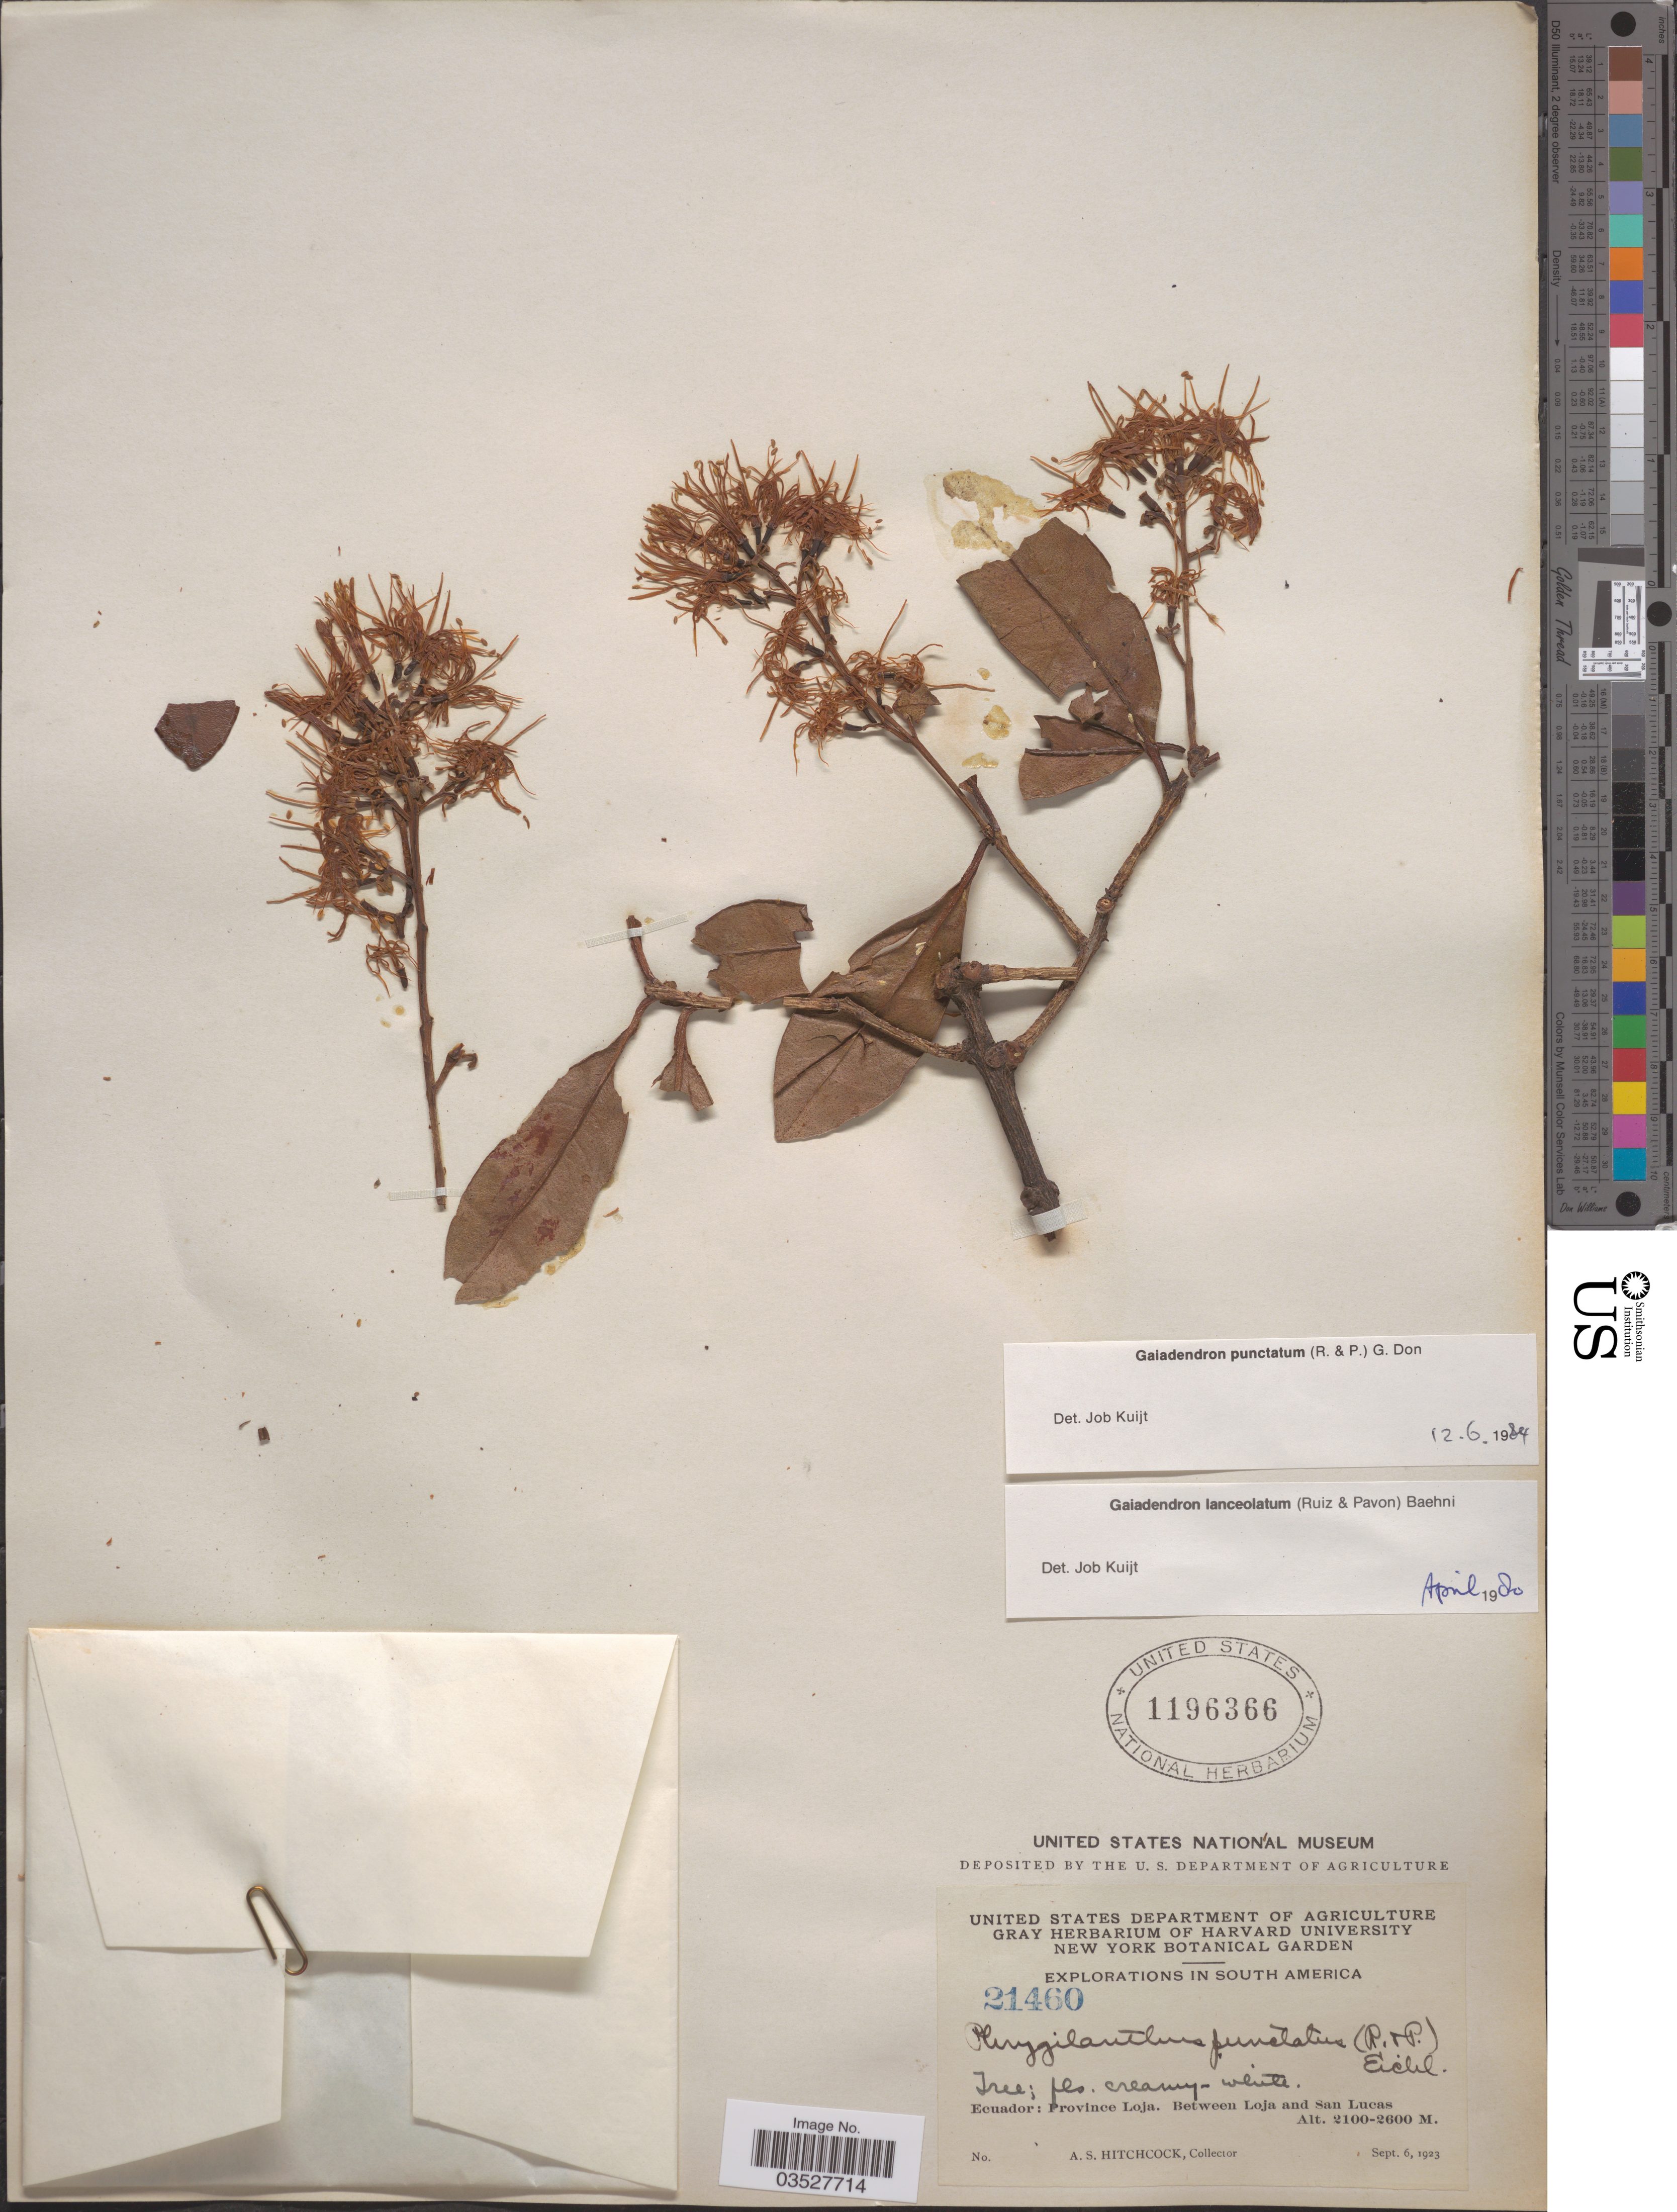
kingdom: Plantae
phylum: Tracheophyta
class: Magnoliopsida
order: Santalales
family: Loranthaceae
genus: Gaiadendron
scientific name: Gaiadendron punctatum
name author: (Ruiz & Pav.) G. Don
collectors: A. S. Hitchcock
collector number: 21460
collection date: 1923-09-06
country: Ecuador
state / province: Loja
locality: Between Loja and San Lucas.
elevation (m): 2100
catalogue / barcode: US 1196366